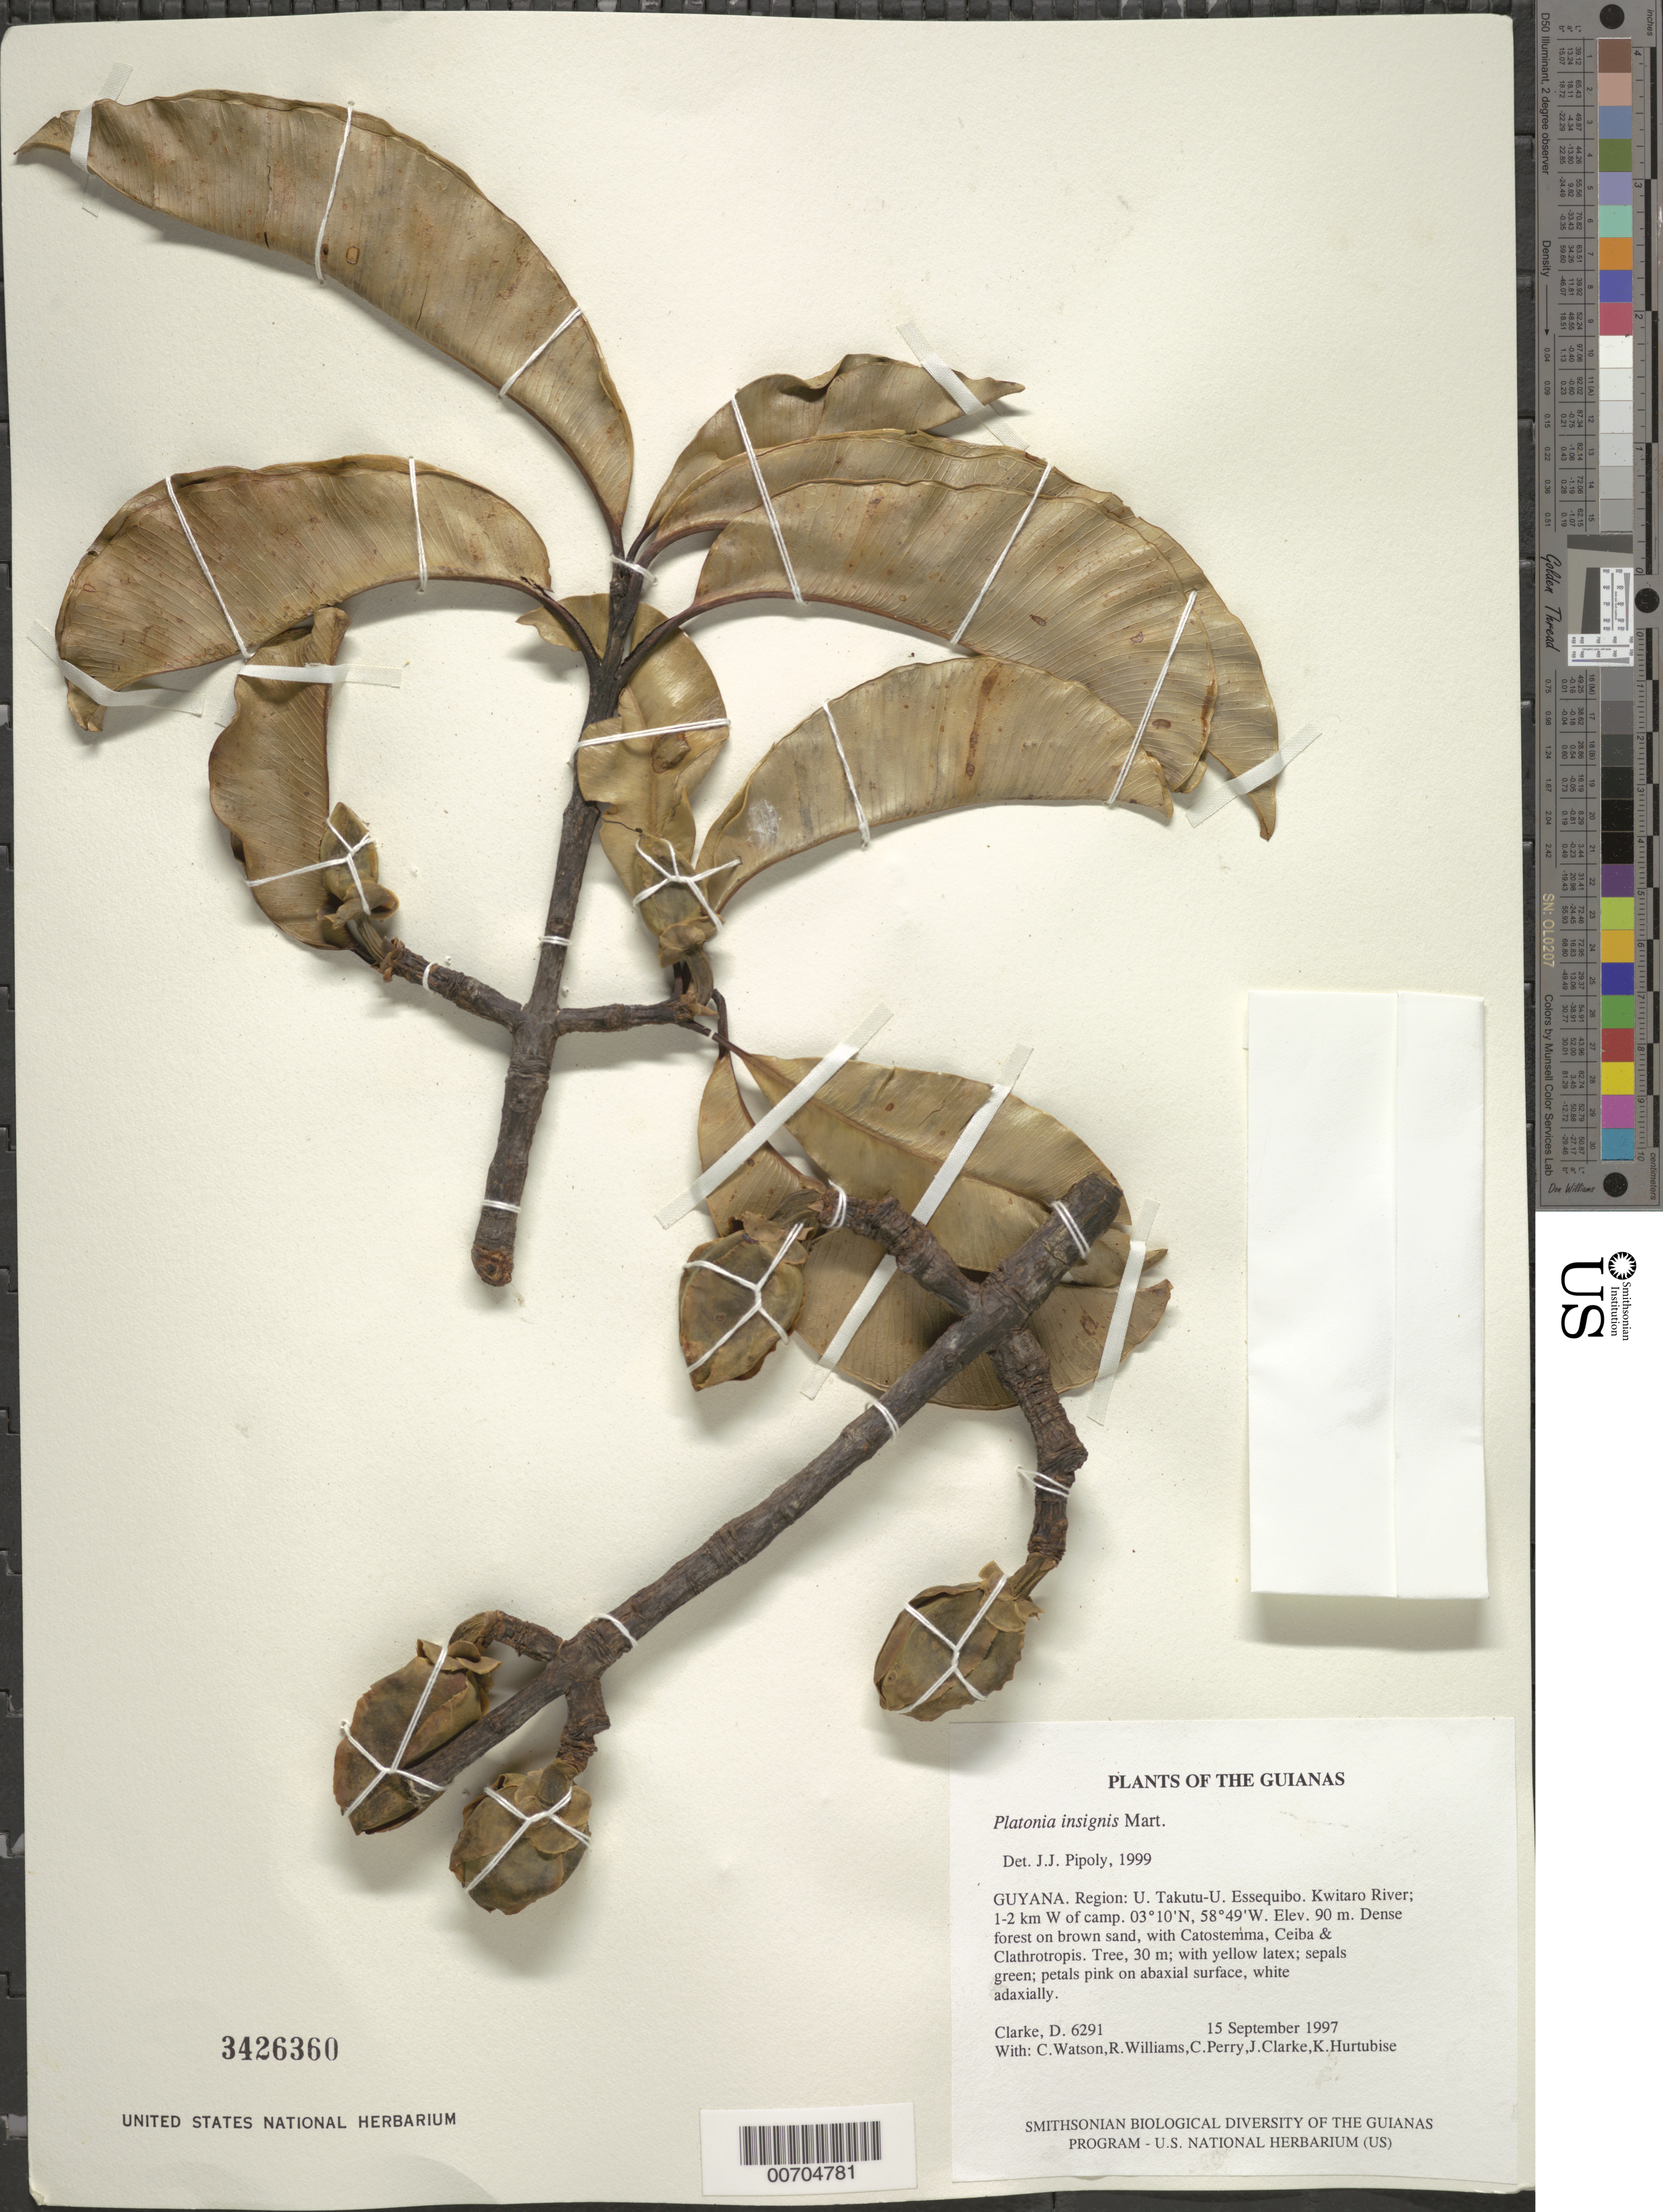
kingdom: Plantae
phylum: Tracheophyta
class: Magnoliopsida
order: Malpighiales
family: Clusiaceae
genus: Platonia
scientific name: Platonia insignis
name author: Mart.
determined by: Pipoly, J. J., III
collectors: H. D. Clarke, C. Watson, R. Williams, C. Perry, J. Clarke & K. Hurtubise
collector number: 6291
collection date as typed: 15 September 1997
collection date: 1997-09-15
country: Guyana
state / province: U. Takutu-U. Essequibo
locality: Kwitaro River; 1-2 km W of camp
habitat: Dense forest on brown sand, with Catostemma, Ceiba & Clathrotropis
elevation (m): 90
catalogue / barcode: US 3426360